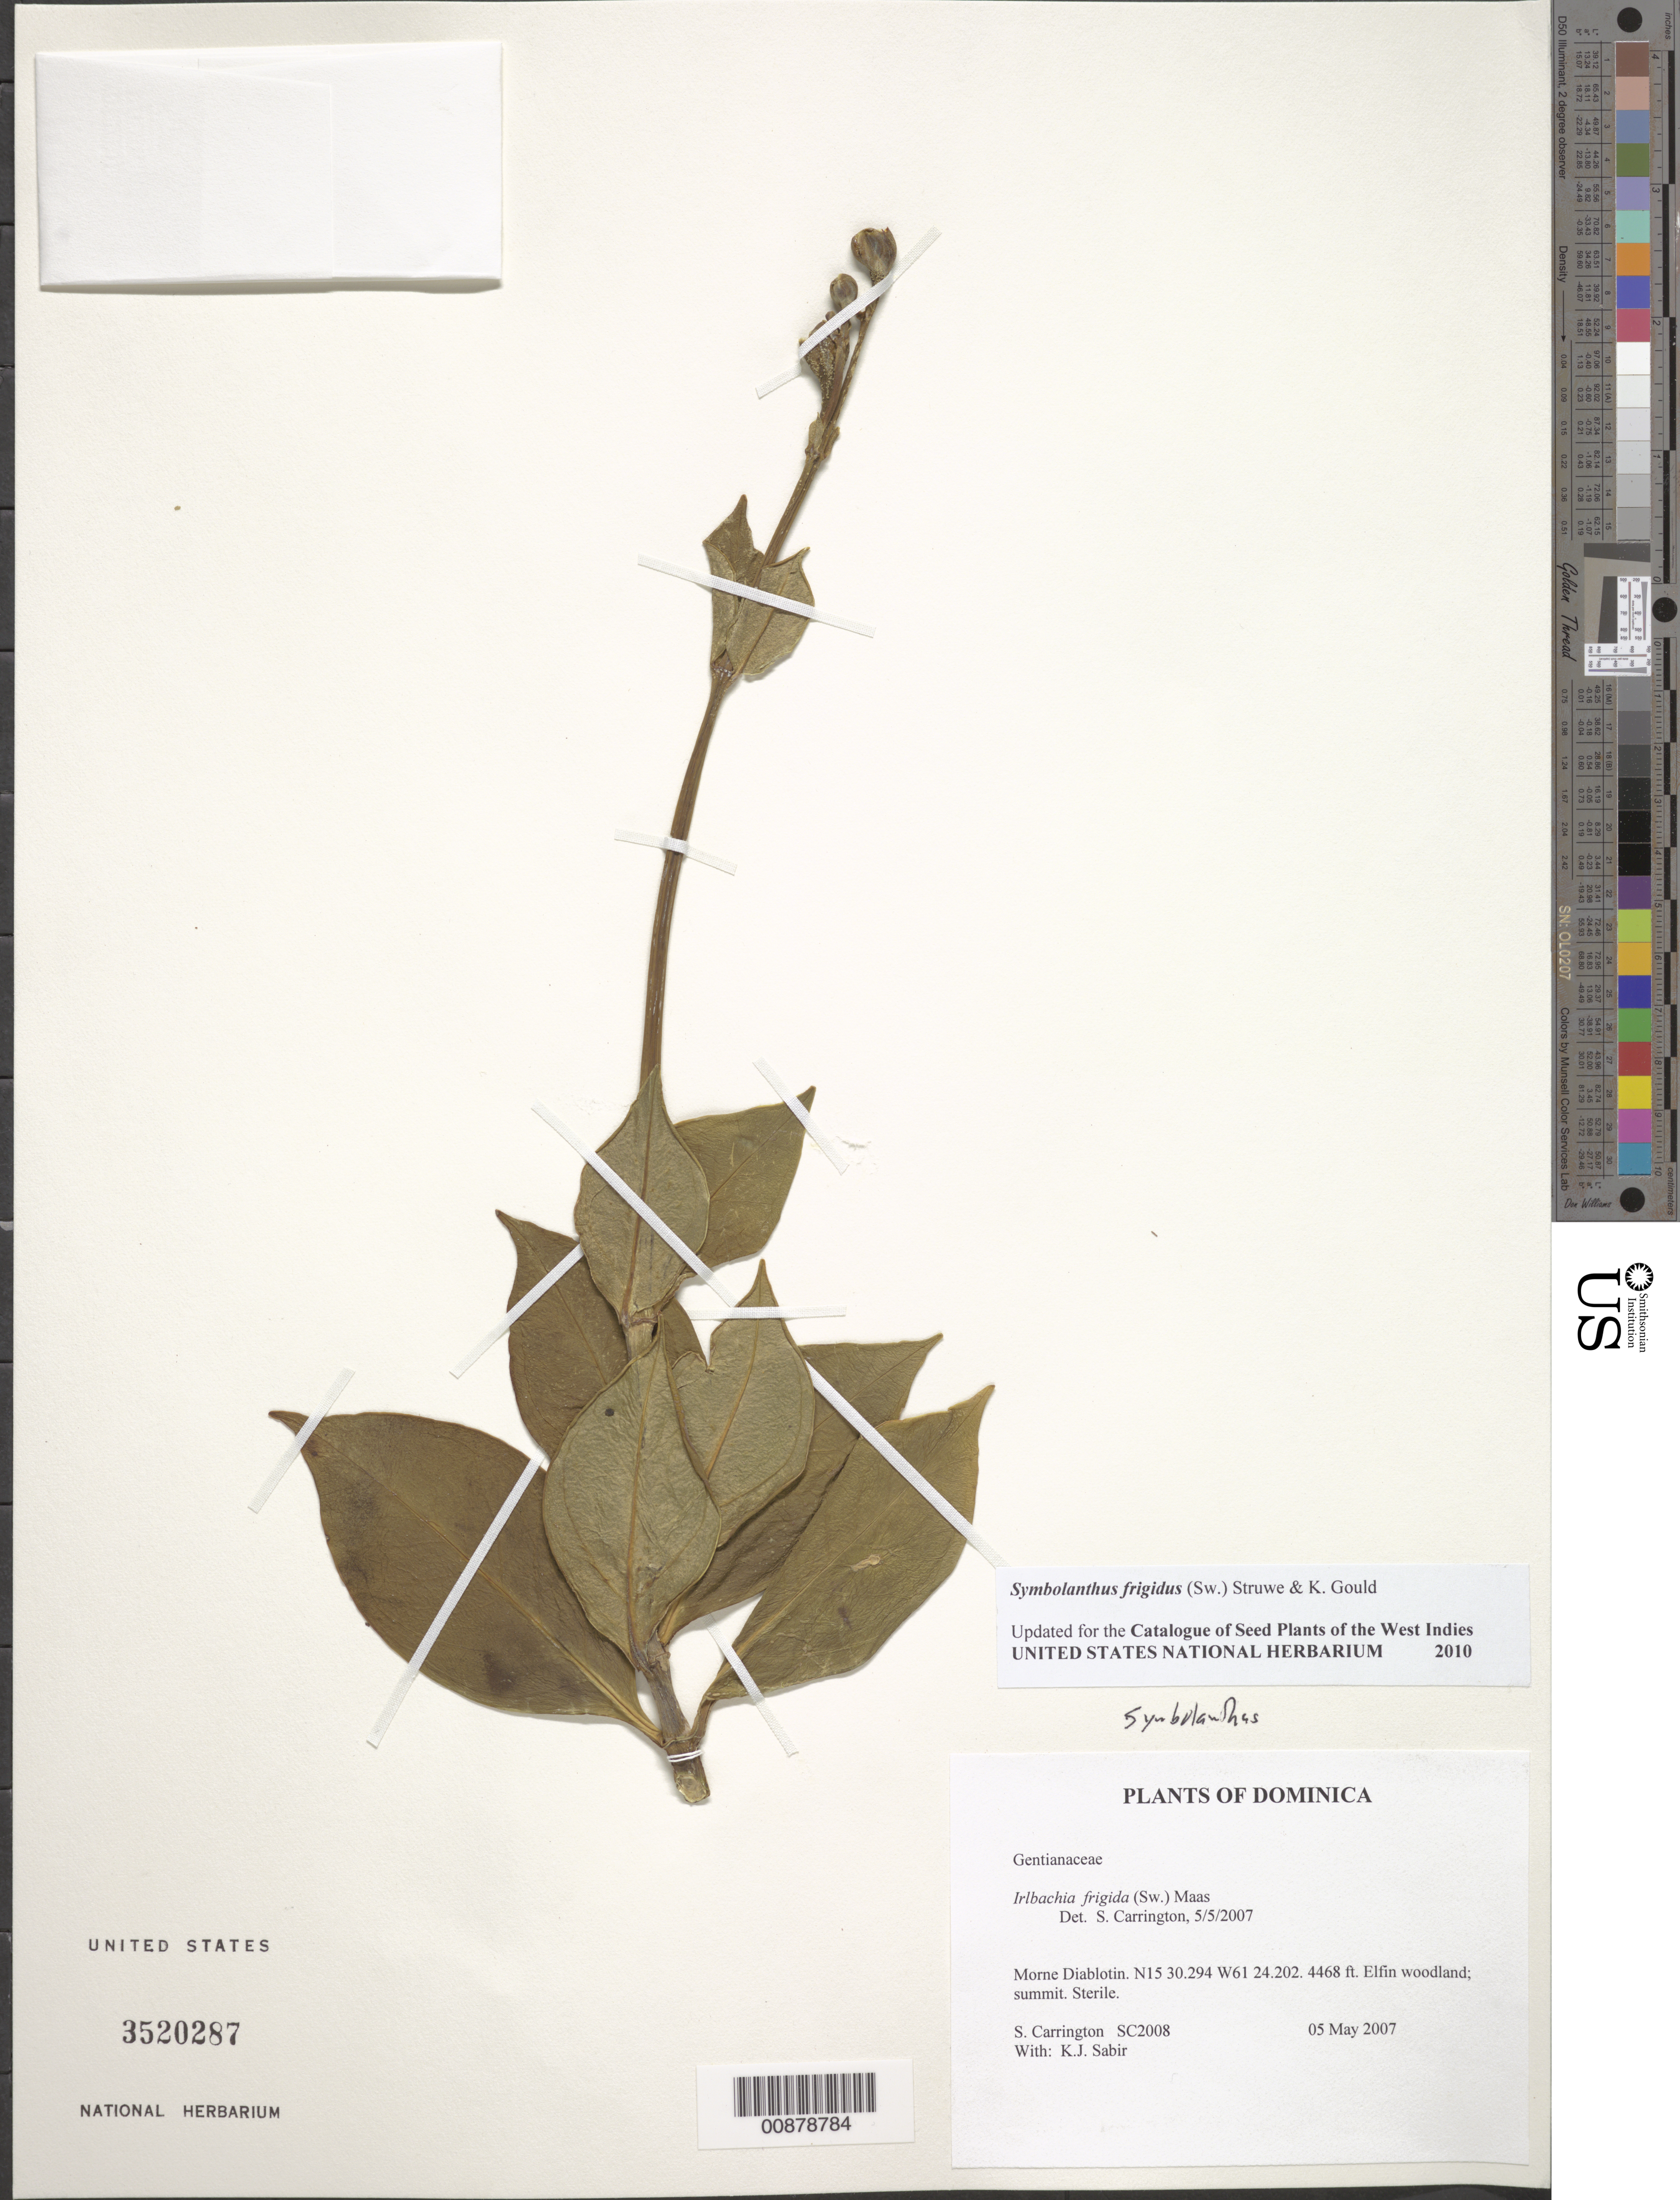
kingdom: Plantae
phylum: Tracheophyta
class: Magnoliopsida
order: Gentianales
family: Gentianaceae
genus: Irlbachia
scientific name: Irlbachia frigida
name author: (Sw.) Maas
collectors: C. M. S. Carrington & K. Sabir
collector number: SC 2008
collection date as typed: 05 May 2007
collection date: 2007-05-05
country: Dominica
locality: Morne Diablotin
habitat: Elfin woodland; summit.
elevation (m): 1362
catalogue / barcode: US 3520287